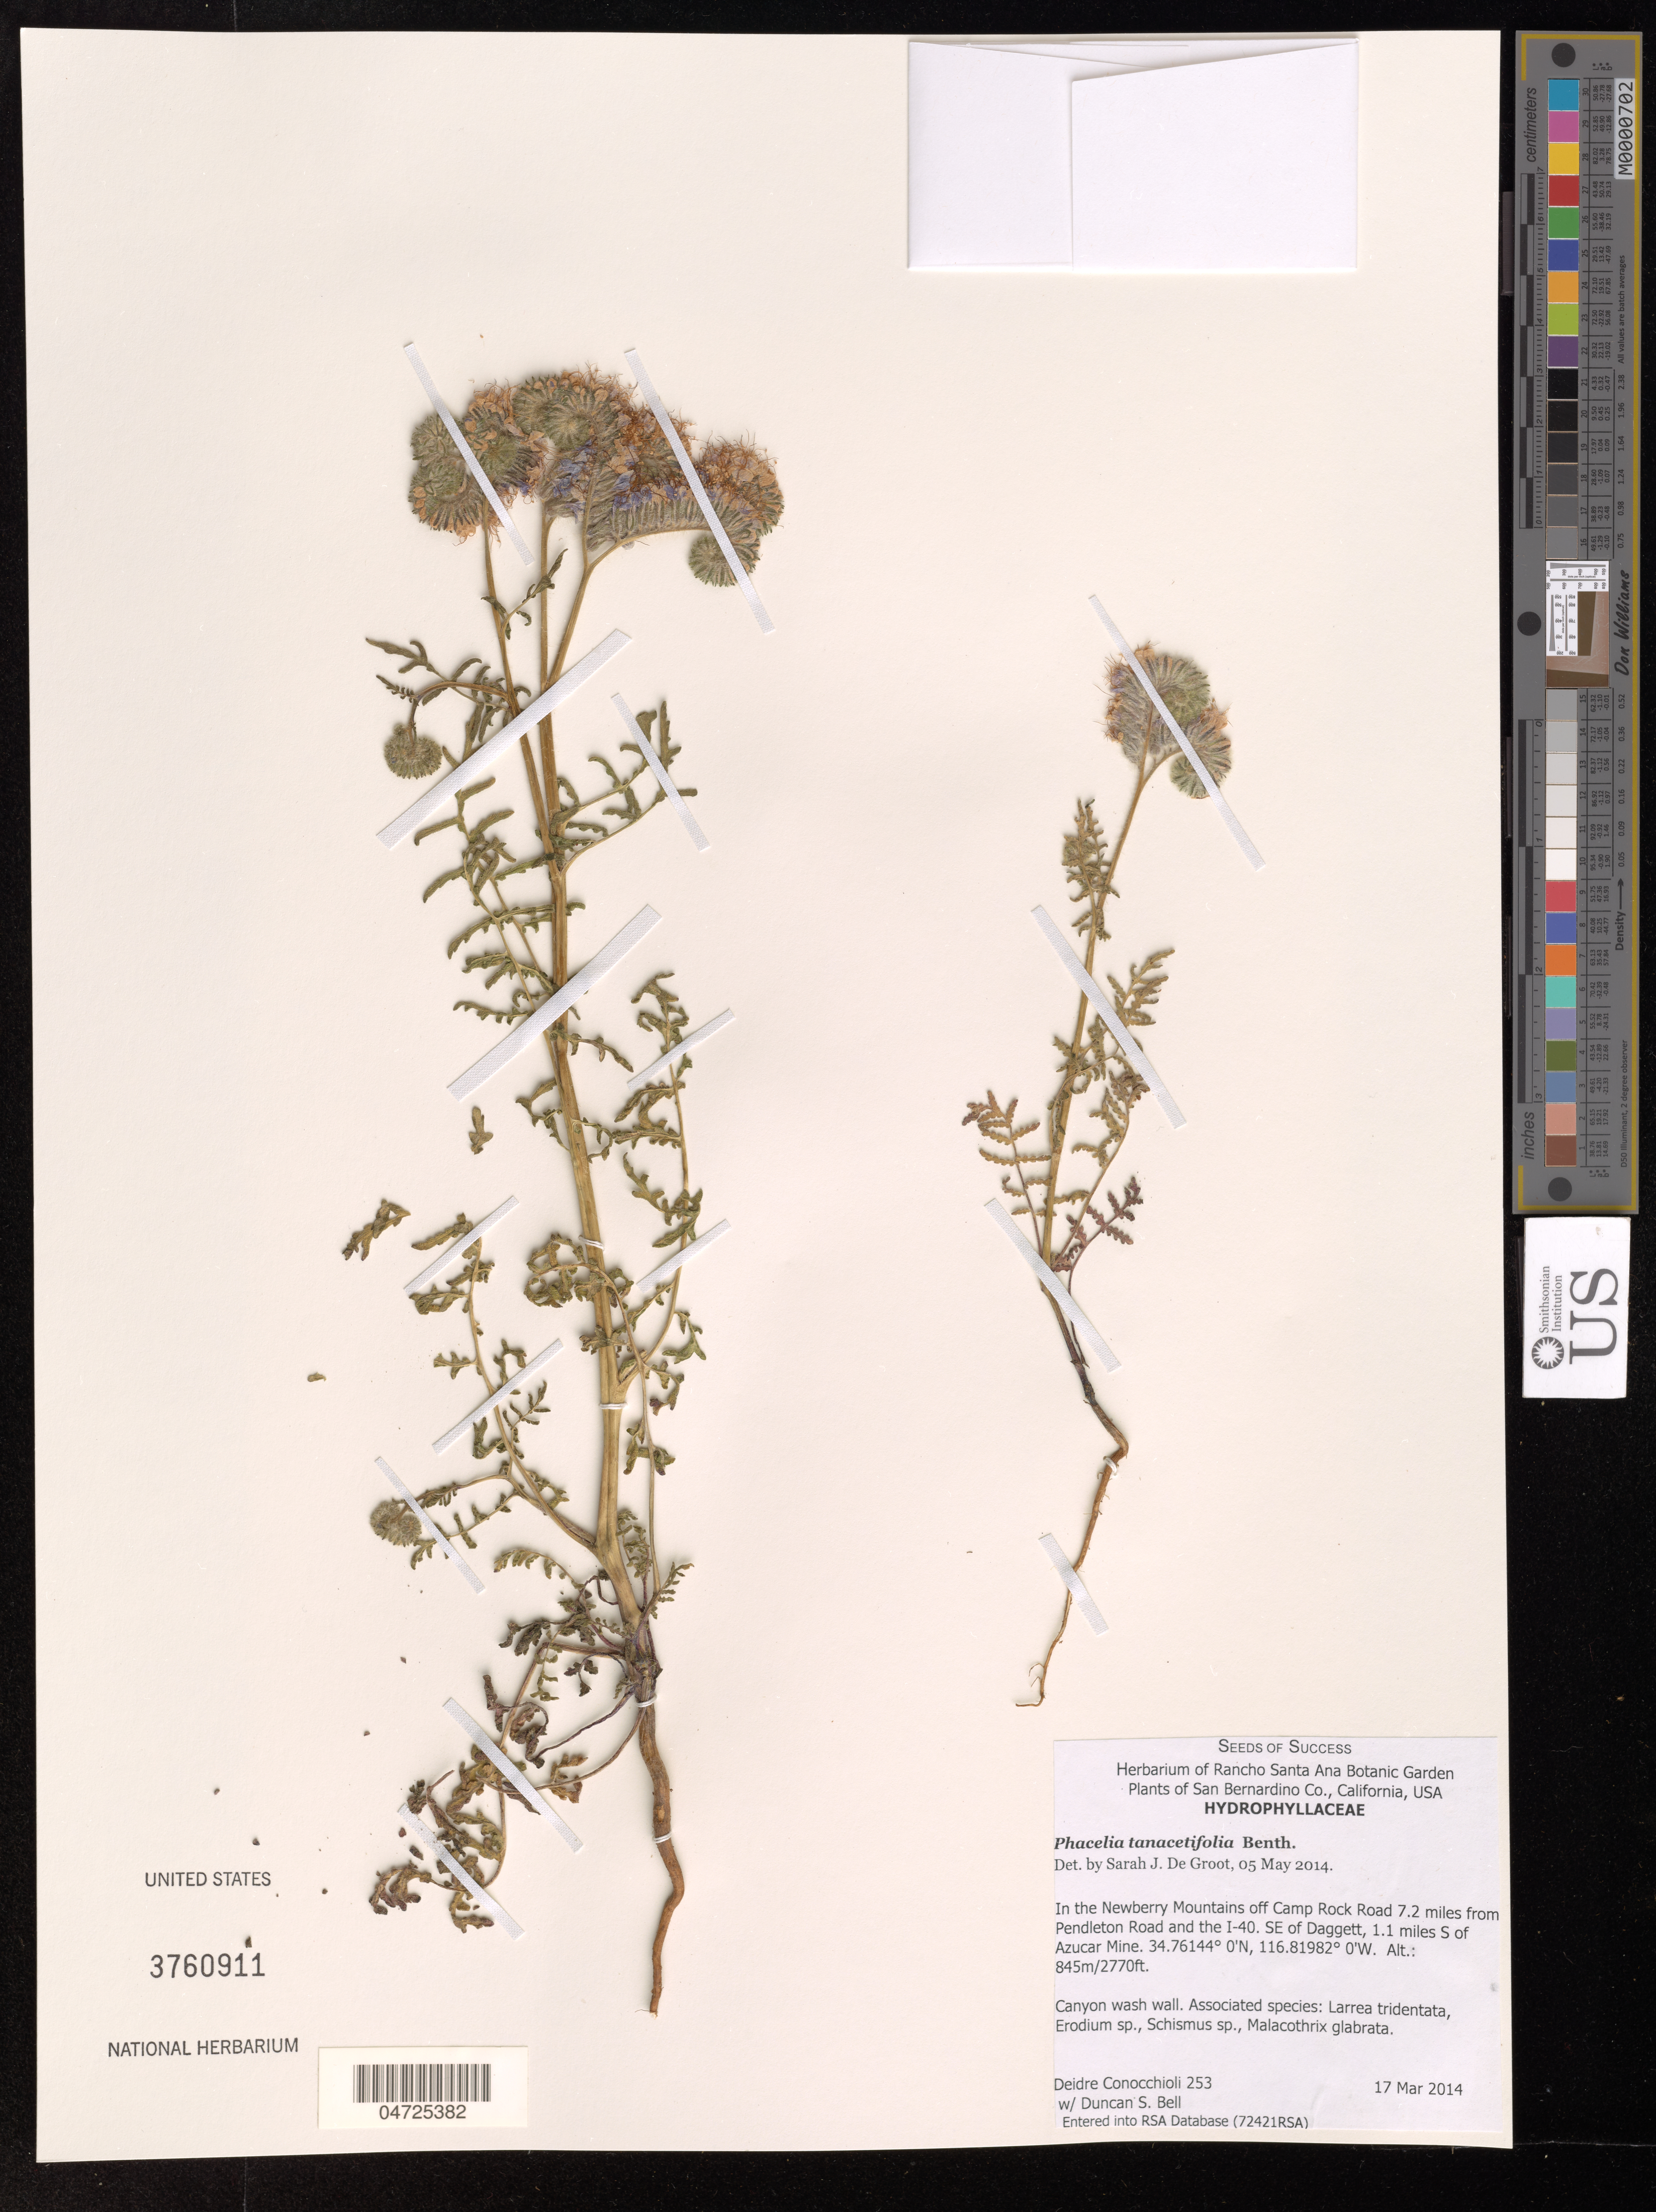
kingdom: Plantae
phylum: Tracheophyta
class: Magnoliopsida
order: Boraginales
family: Hydrophyllaceae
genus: Phacelia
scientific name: Phacelia tanacetifolia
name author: Benth.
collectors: D. Conocchioli & D. S. Bell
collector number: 253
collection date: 2014-03-17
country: United States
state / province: California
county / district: San Bernardino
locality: San Bernardino Co. In the Newberry Mountains off Camp Rock Road 7.2 miles from Pendleton Road and the I-40. SE of Daggett, 1.1 miles S of Azucar Mine.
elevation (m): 845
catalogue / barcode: US 3760911